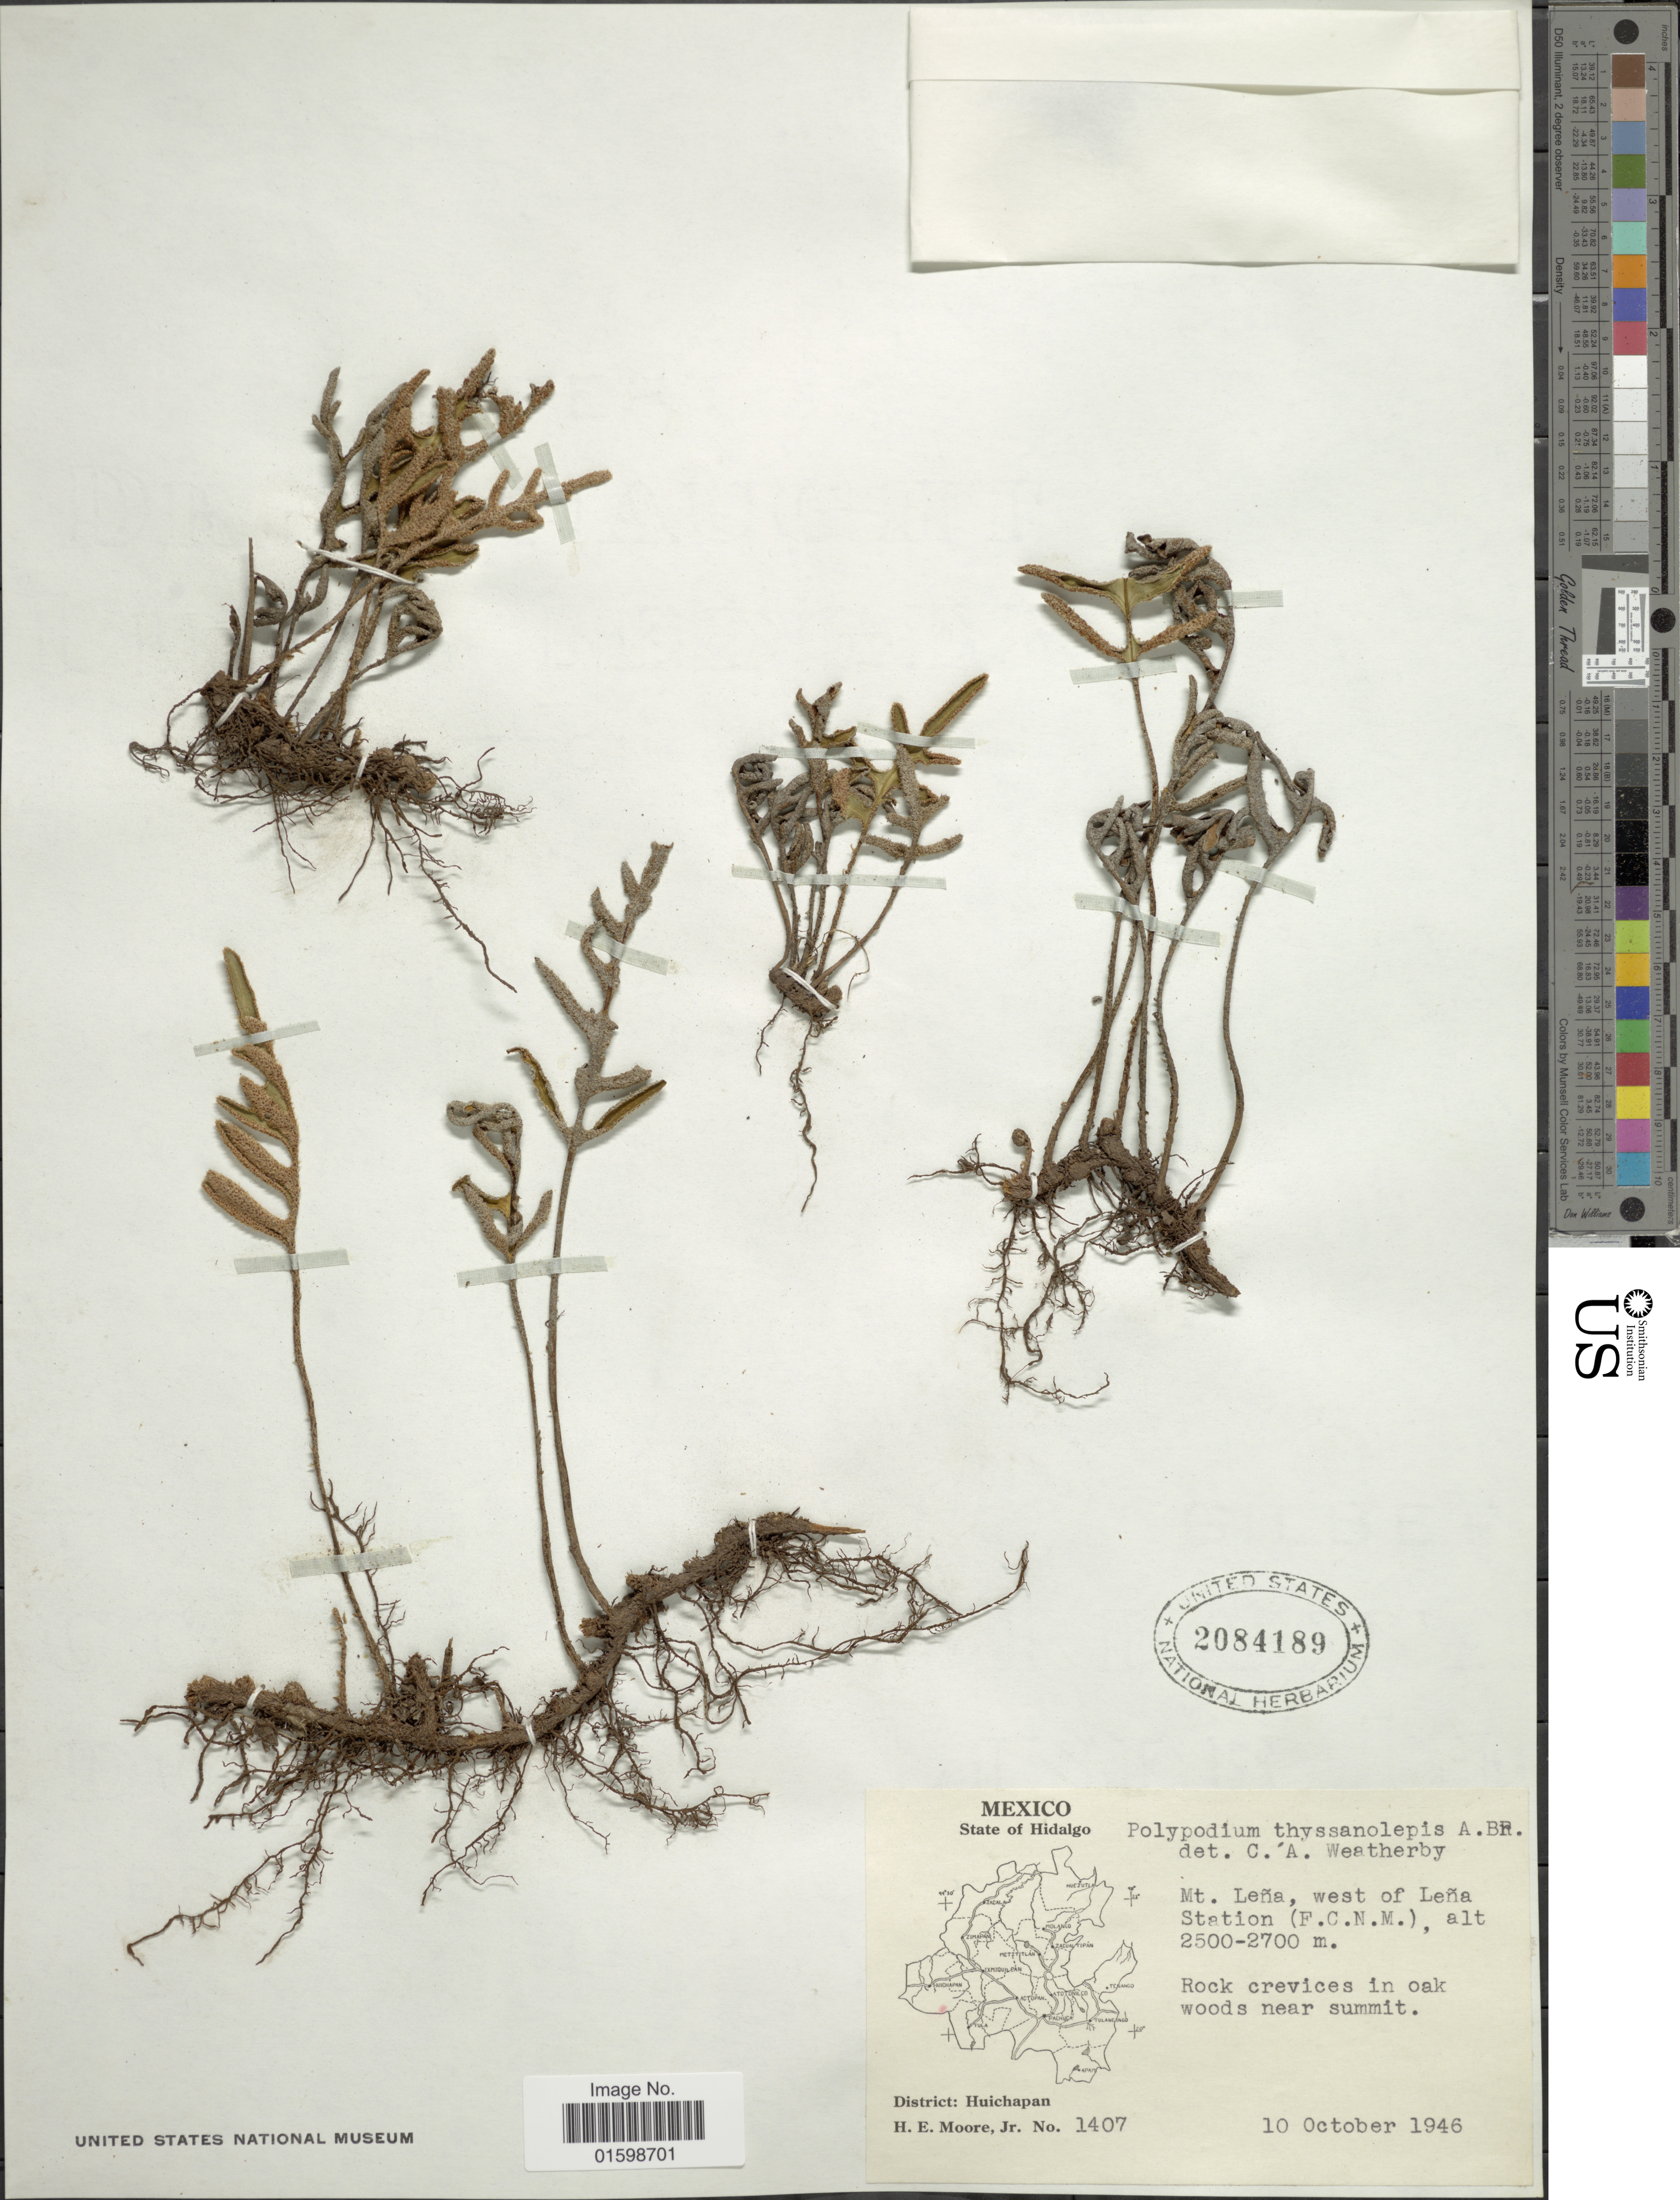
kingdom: Plantae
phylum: Tracheophyta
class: Polypodiopsida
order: Polypodiales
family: Polypodiaceae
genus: Pleopeltis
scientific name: Pleopeltis thyssanolepis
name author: (A. Braun ex Klotzsch) E.G. Andrews & Windham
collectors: H. Moore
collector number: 1407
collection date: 1946-10-10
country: Mexico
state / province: Hidalgo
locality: Mt. Leña, west of Lake Sattion (F. C. N. M.), rock crevices in oak woods near summit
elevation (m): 2500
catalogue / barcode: US 2084189